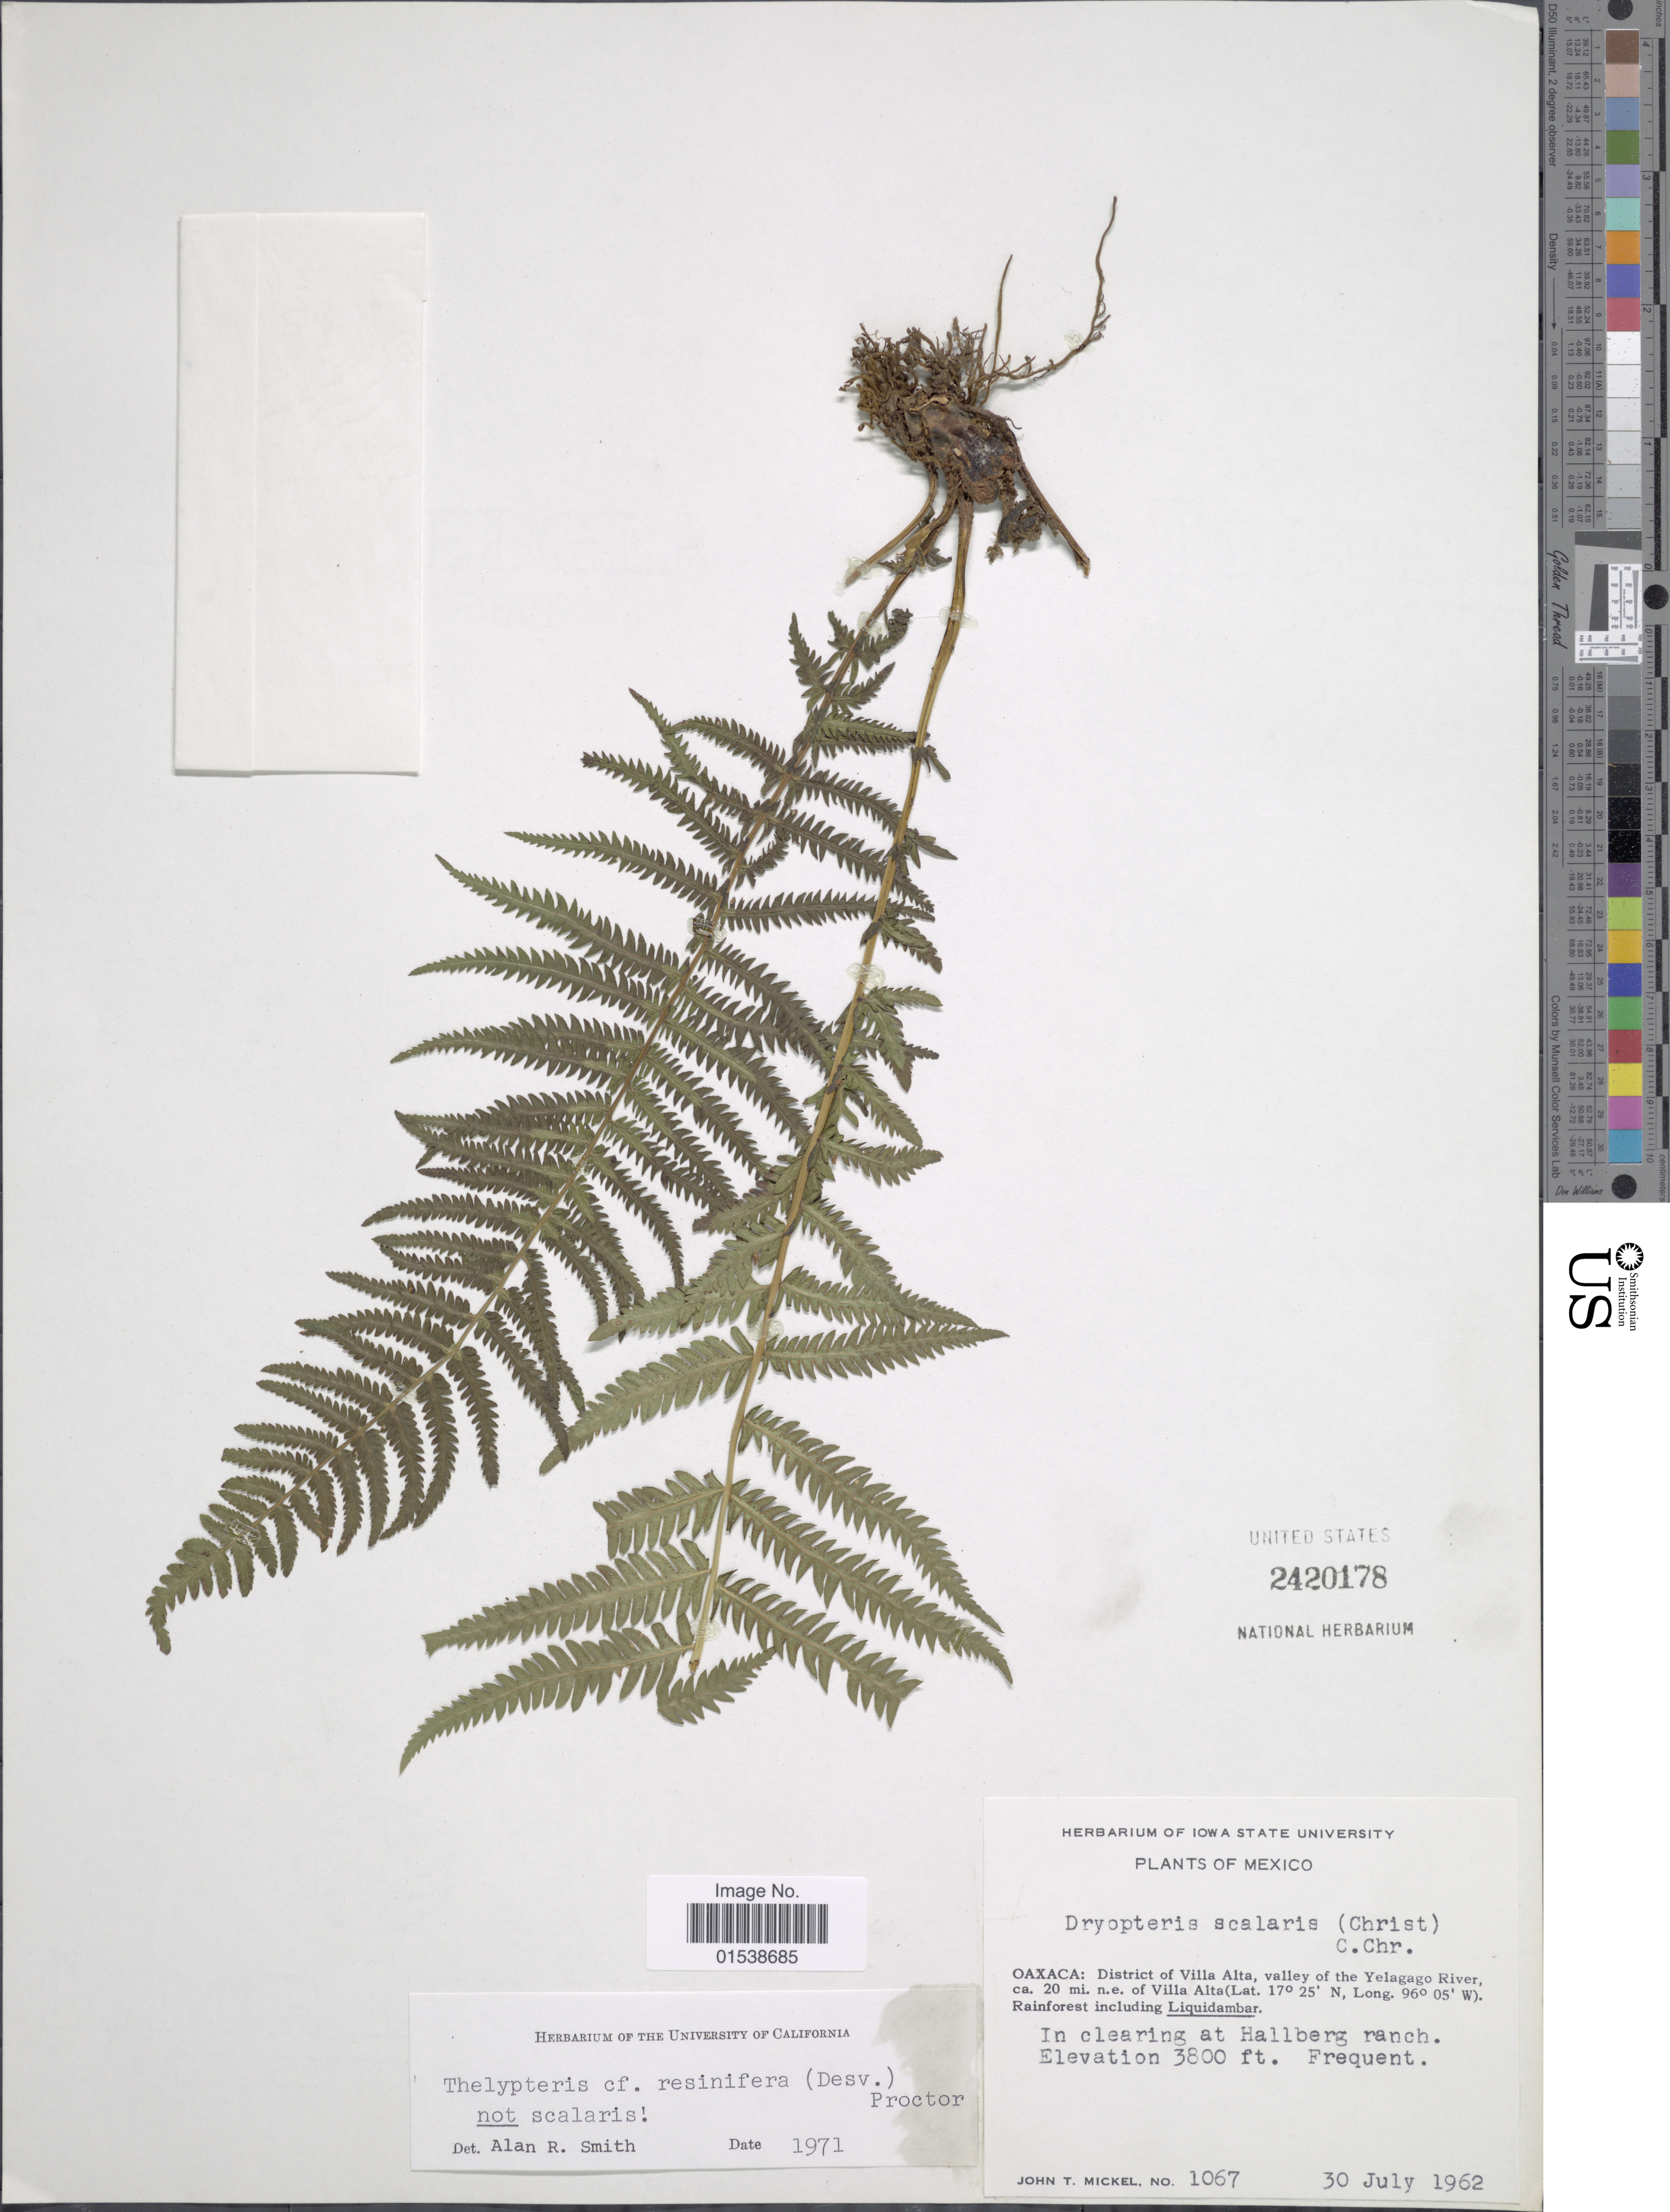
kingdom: Plantae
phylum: Tracheophyta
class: Polypodiopsida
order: Polypodiales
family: Thelypteridaceae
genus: Amauropelta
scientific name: Amauropelta resinifera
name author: (Desv.) Pic. Serm.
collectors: J. T. Mickel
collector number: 1067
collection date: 1962-07-30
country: Mexico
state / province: Oaxaca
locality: Oaxaca: District of Villa Alta, valley of the Yelagago River, ca. 20 mi. n.e. of Villa Alta, in clearing at Hallberg ranch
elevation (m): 1158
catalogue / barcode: US 2420178